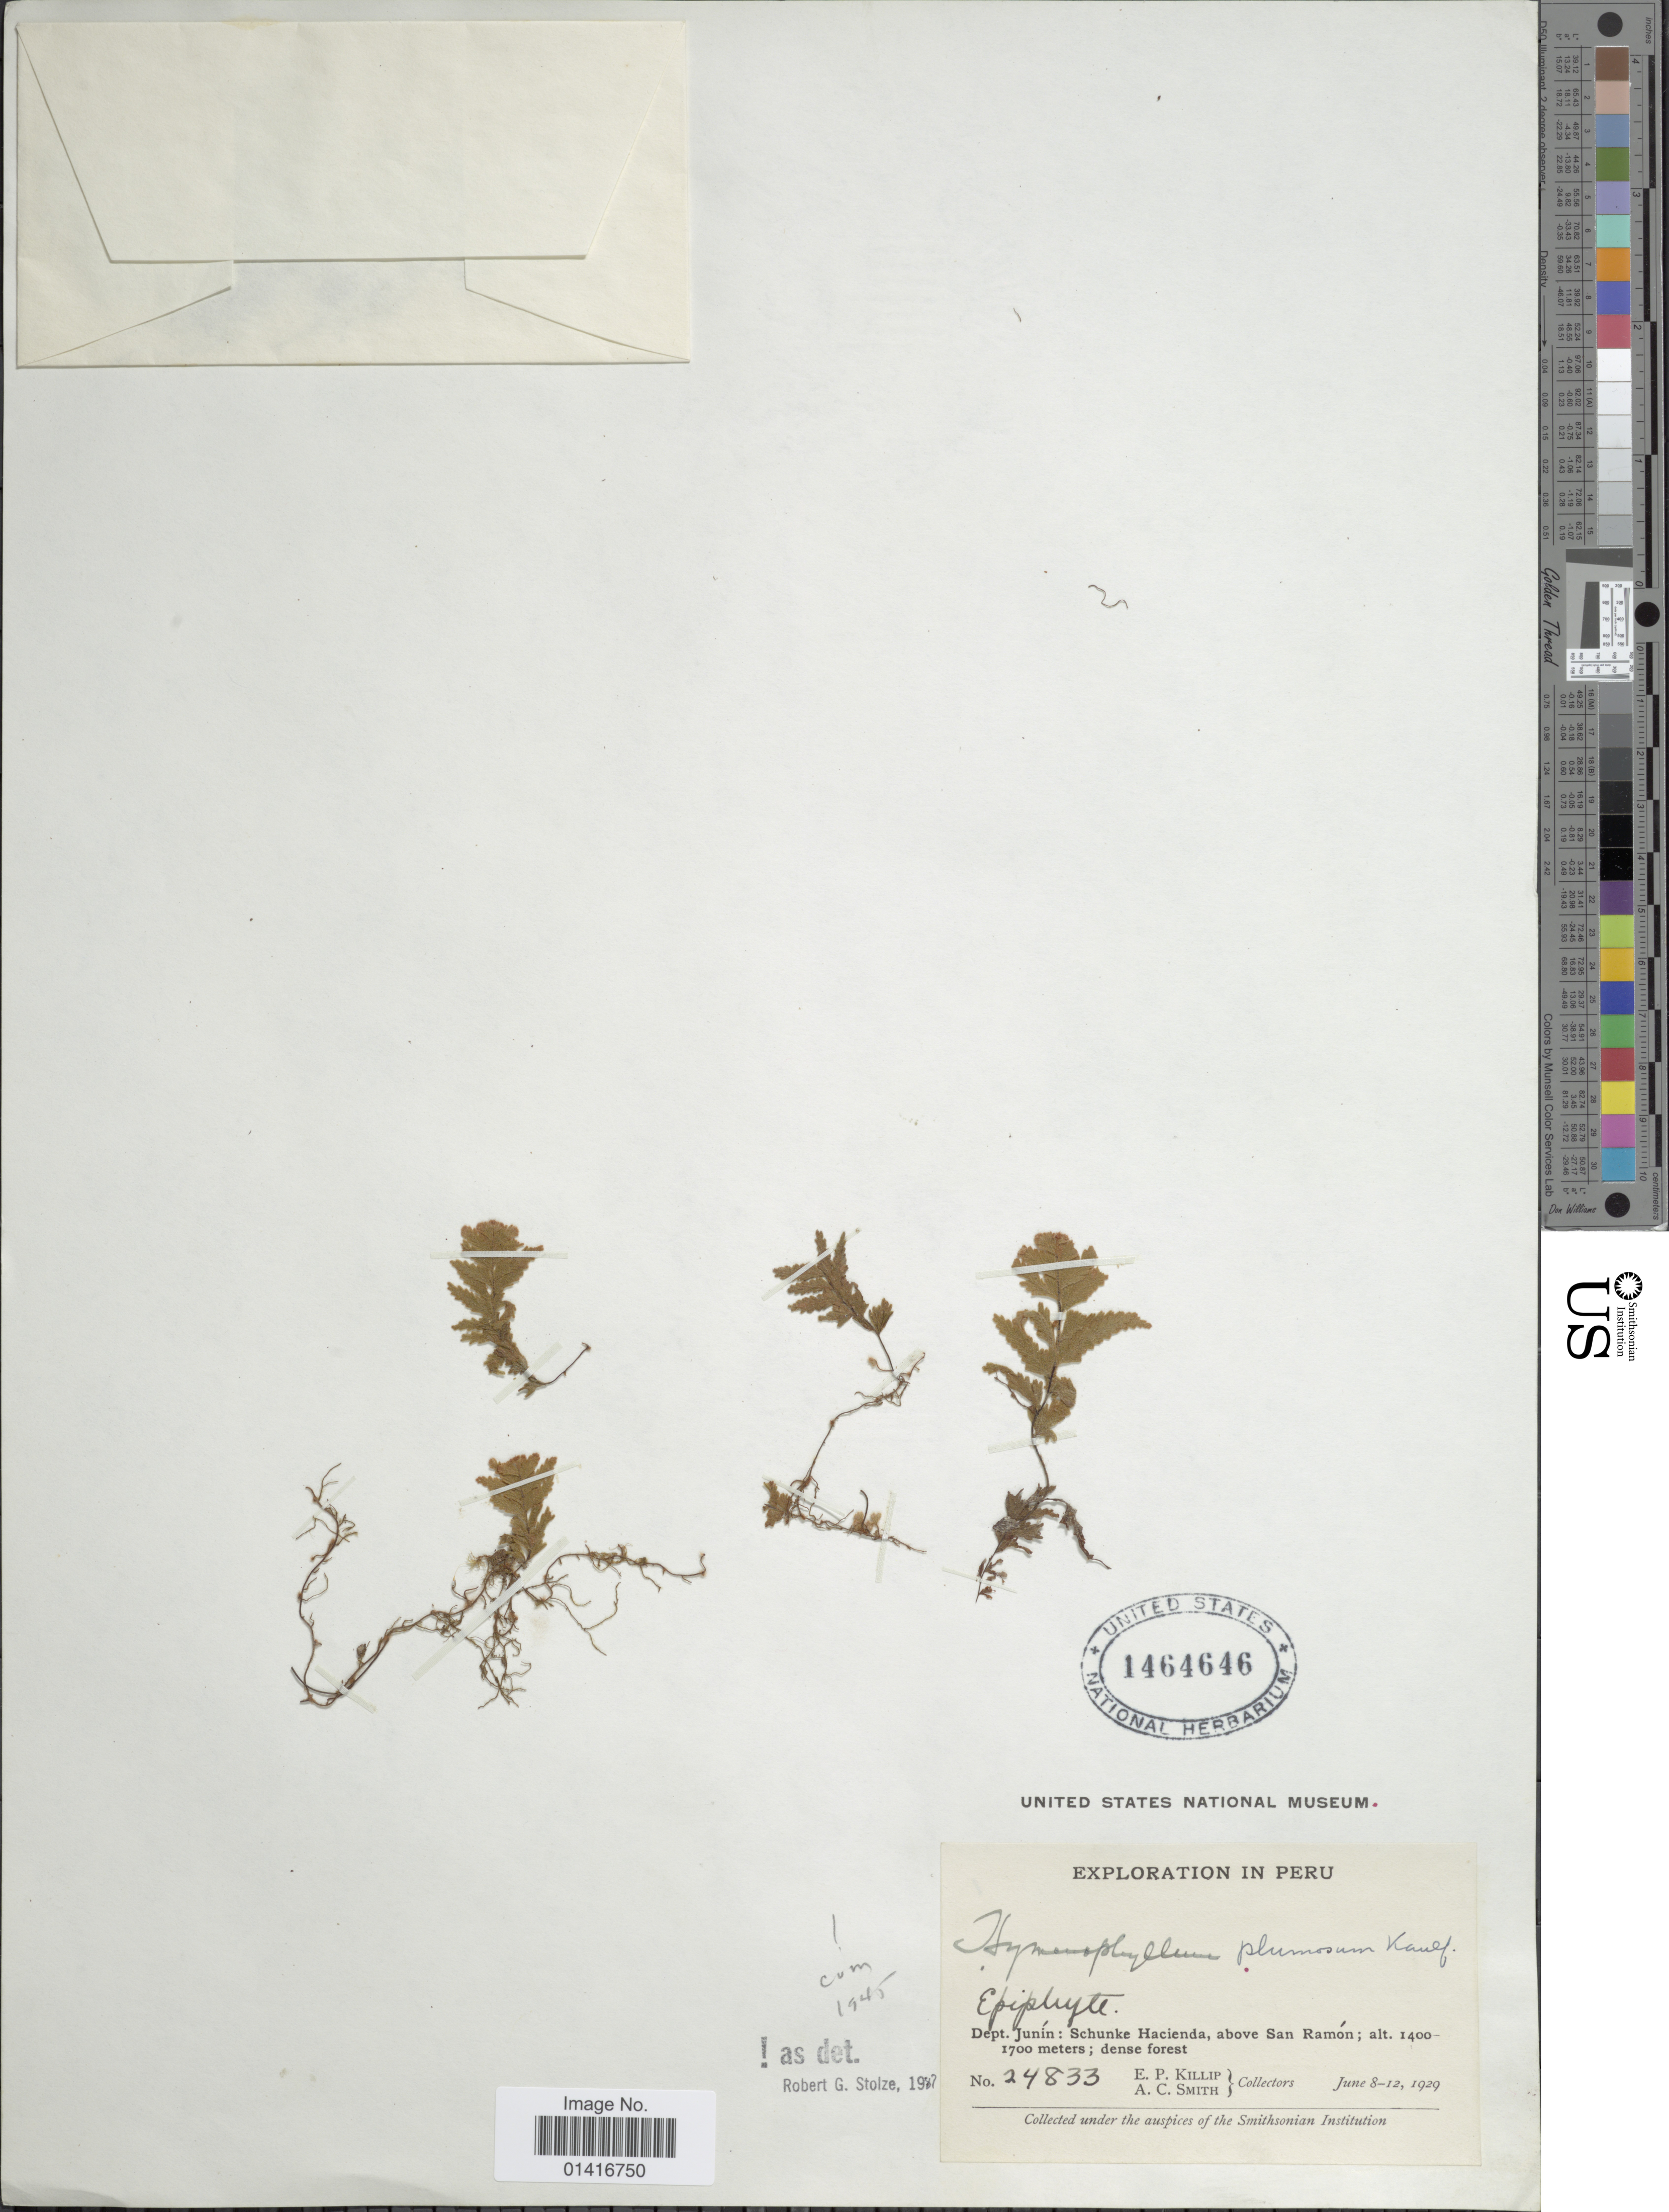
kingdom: Plantae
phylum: Tracheophyta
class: Polypodiopsida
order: Hymenophyllales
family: Hymenophyllaceae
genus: Hymenophyllum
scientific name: Hymenophyllum plumosum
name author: Kaulf.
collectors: E. P. Killip & A. C. Smith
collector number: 24833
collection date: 1929-06-08/1929-06-12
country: Peru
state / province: Junín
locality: Dept. Junín: Schunke Hacienda, above San Ramón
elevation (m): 1400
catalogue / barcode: US 1464646